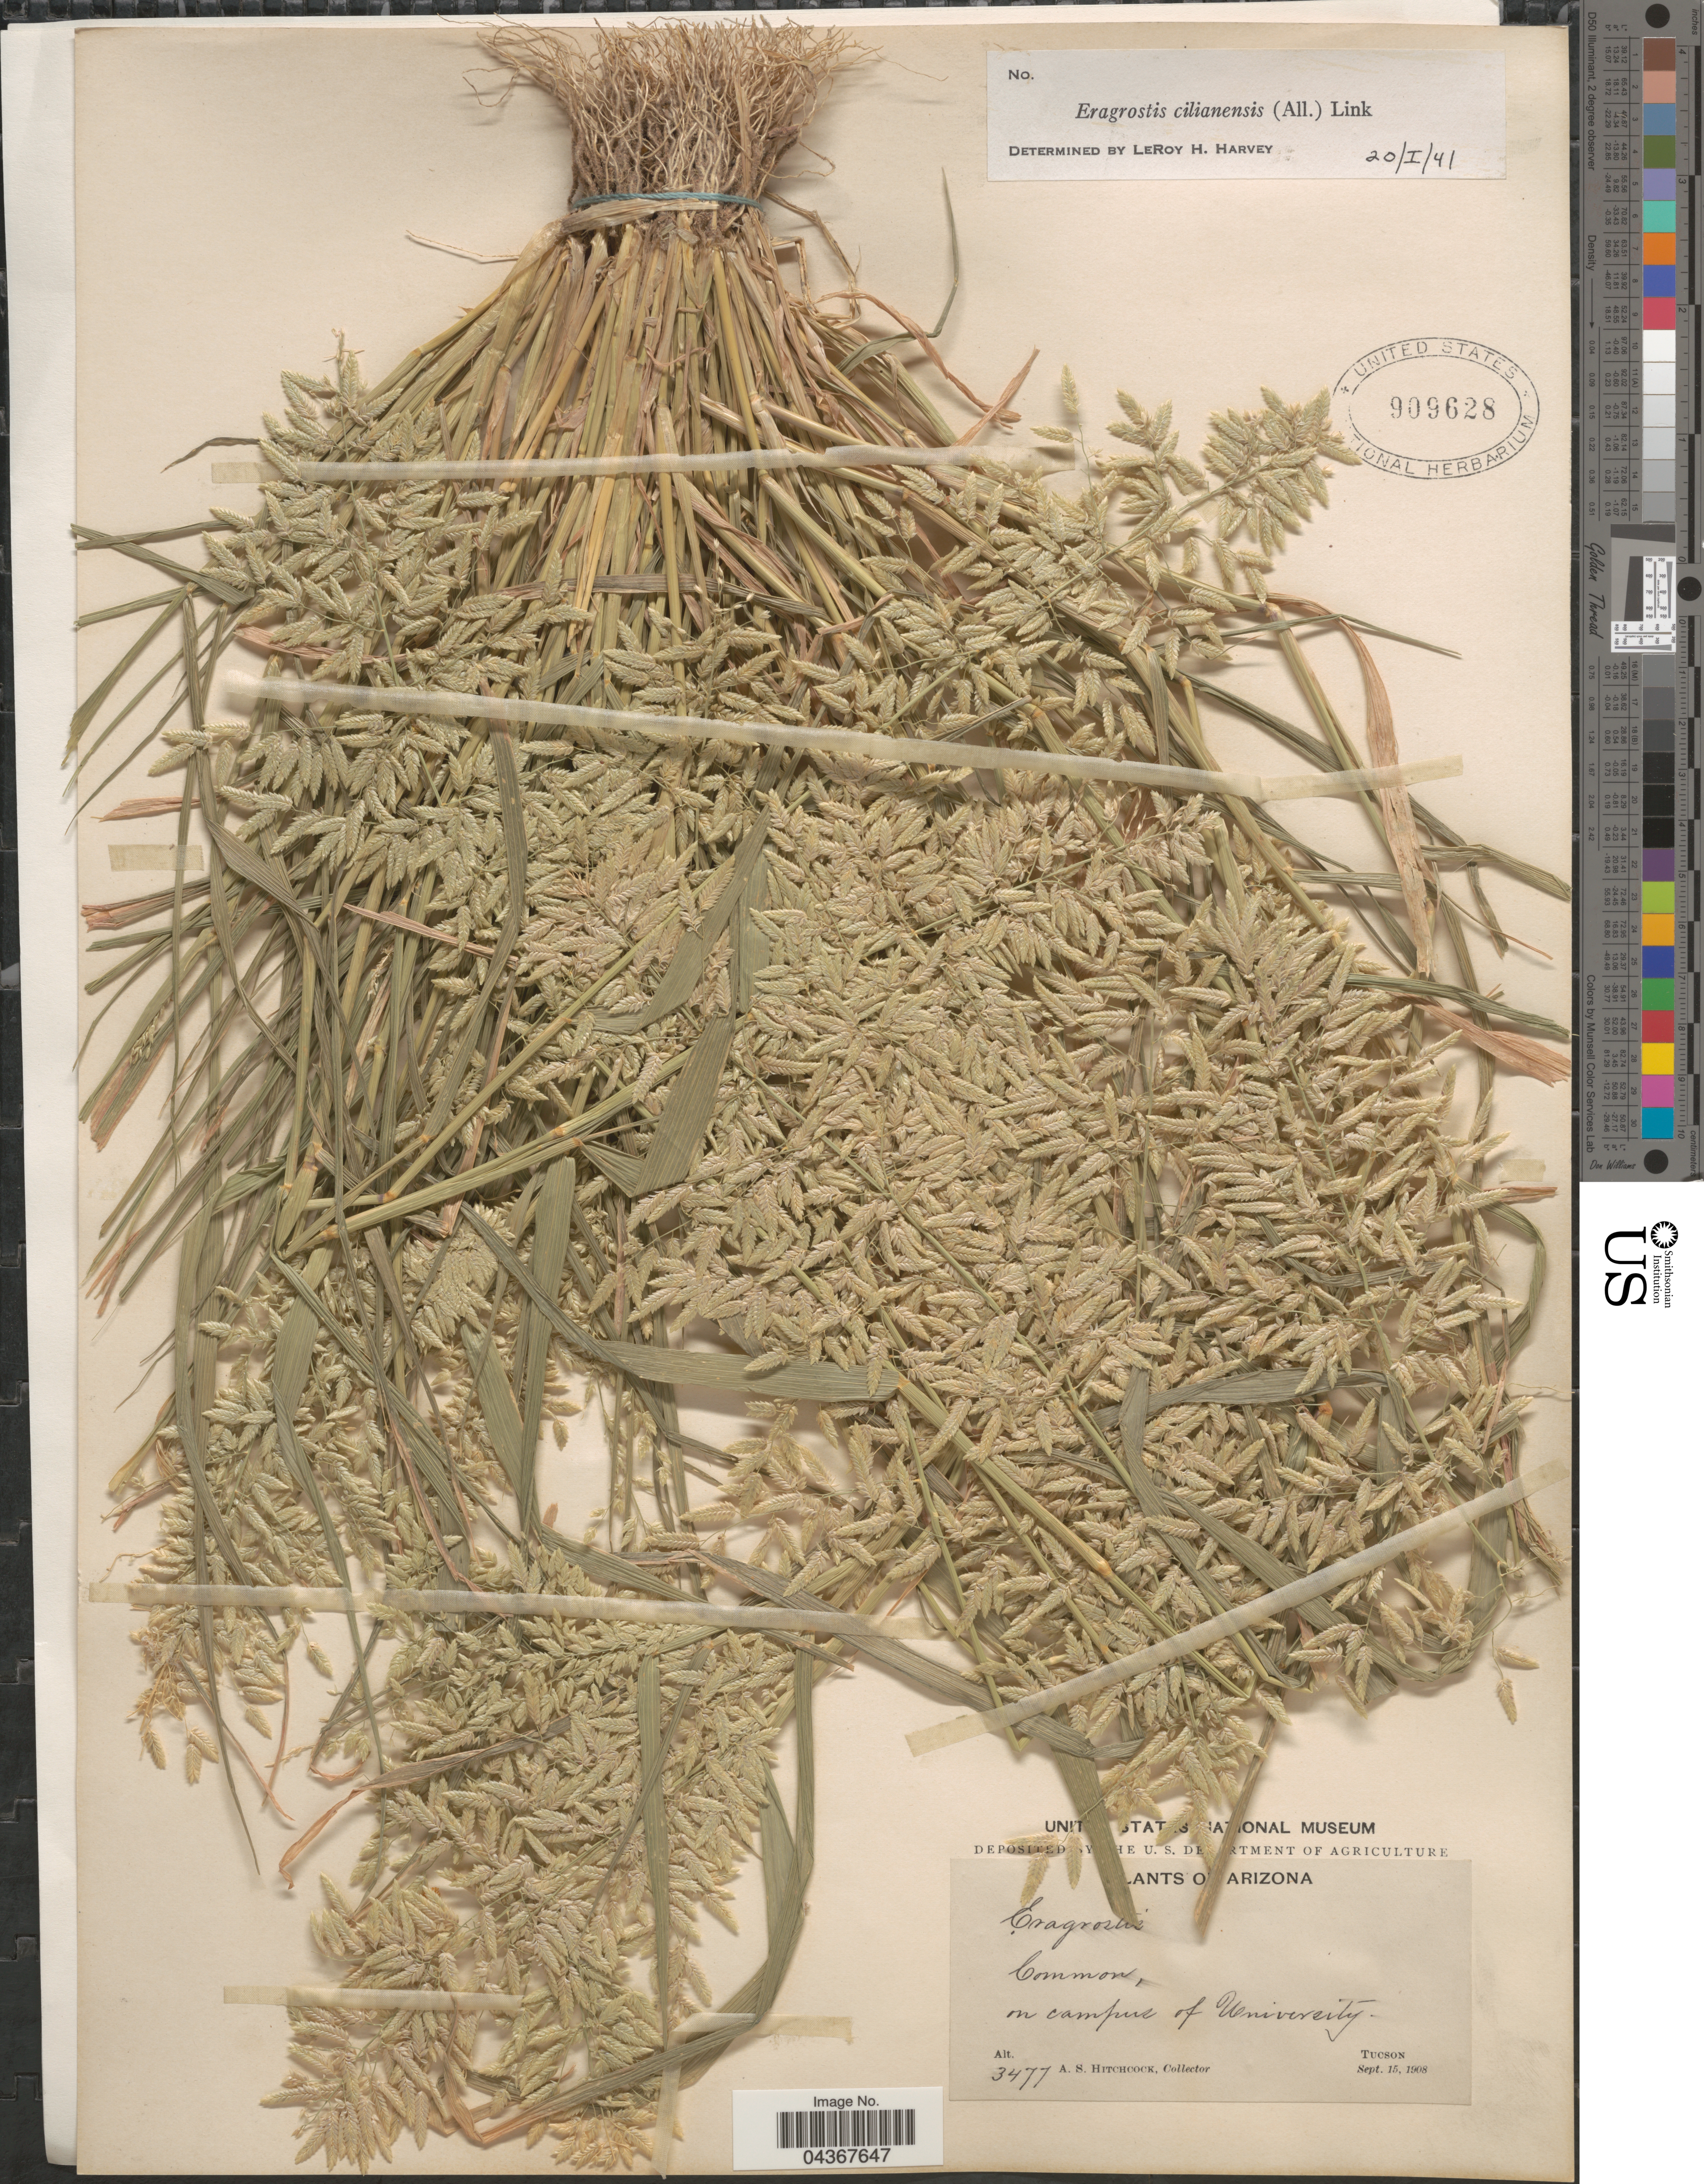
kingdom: Plantae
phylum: Tracheophyta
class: Liliopsida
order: Poales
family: Poaceae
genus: Eragrostis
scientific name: Eragrostis cilianensis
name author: (Bellardi) Vignolo ex Janch.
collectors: A. S. Hitchcock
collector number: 3477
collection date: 1908-09-15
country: United States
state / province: Arizona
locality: On campus of University. Tucson.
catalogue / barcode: US 909628